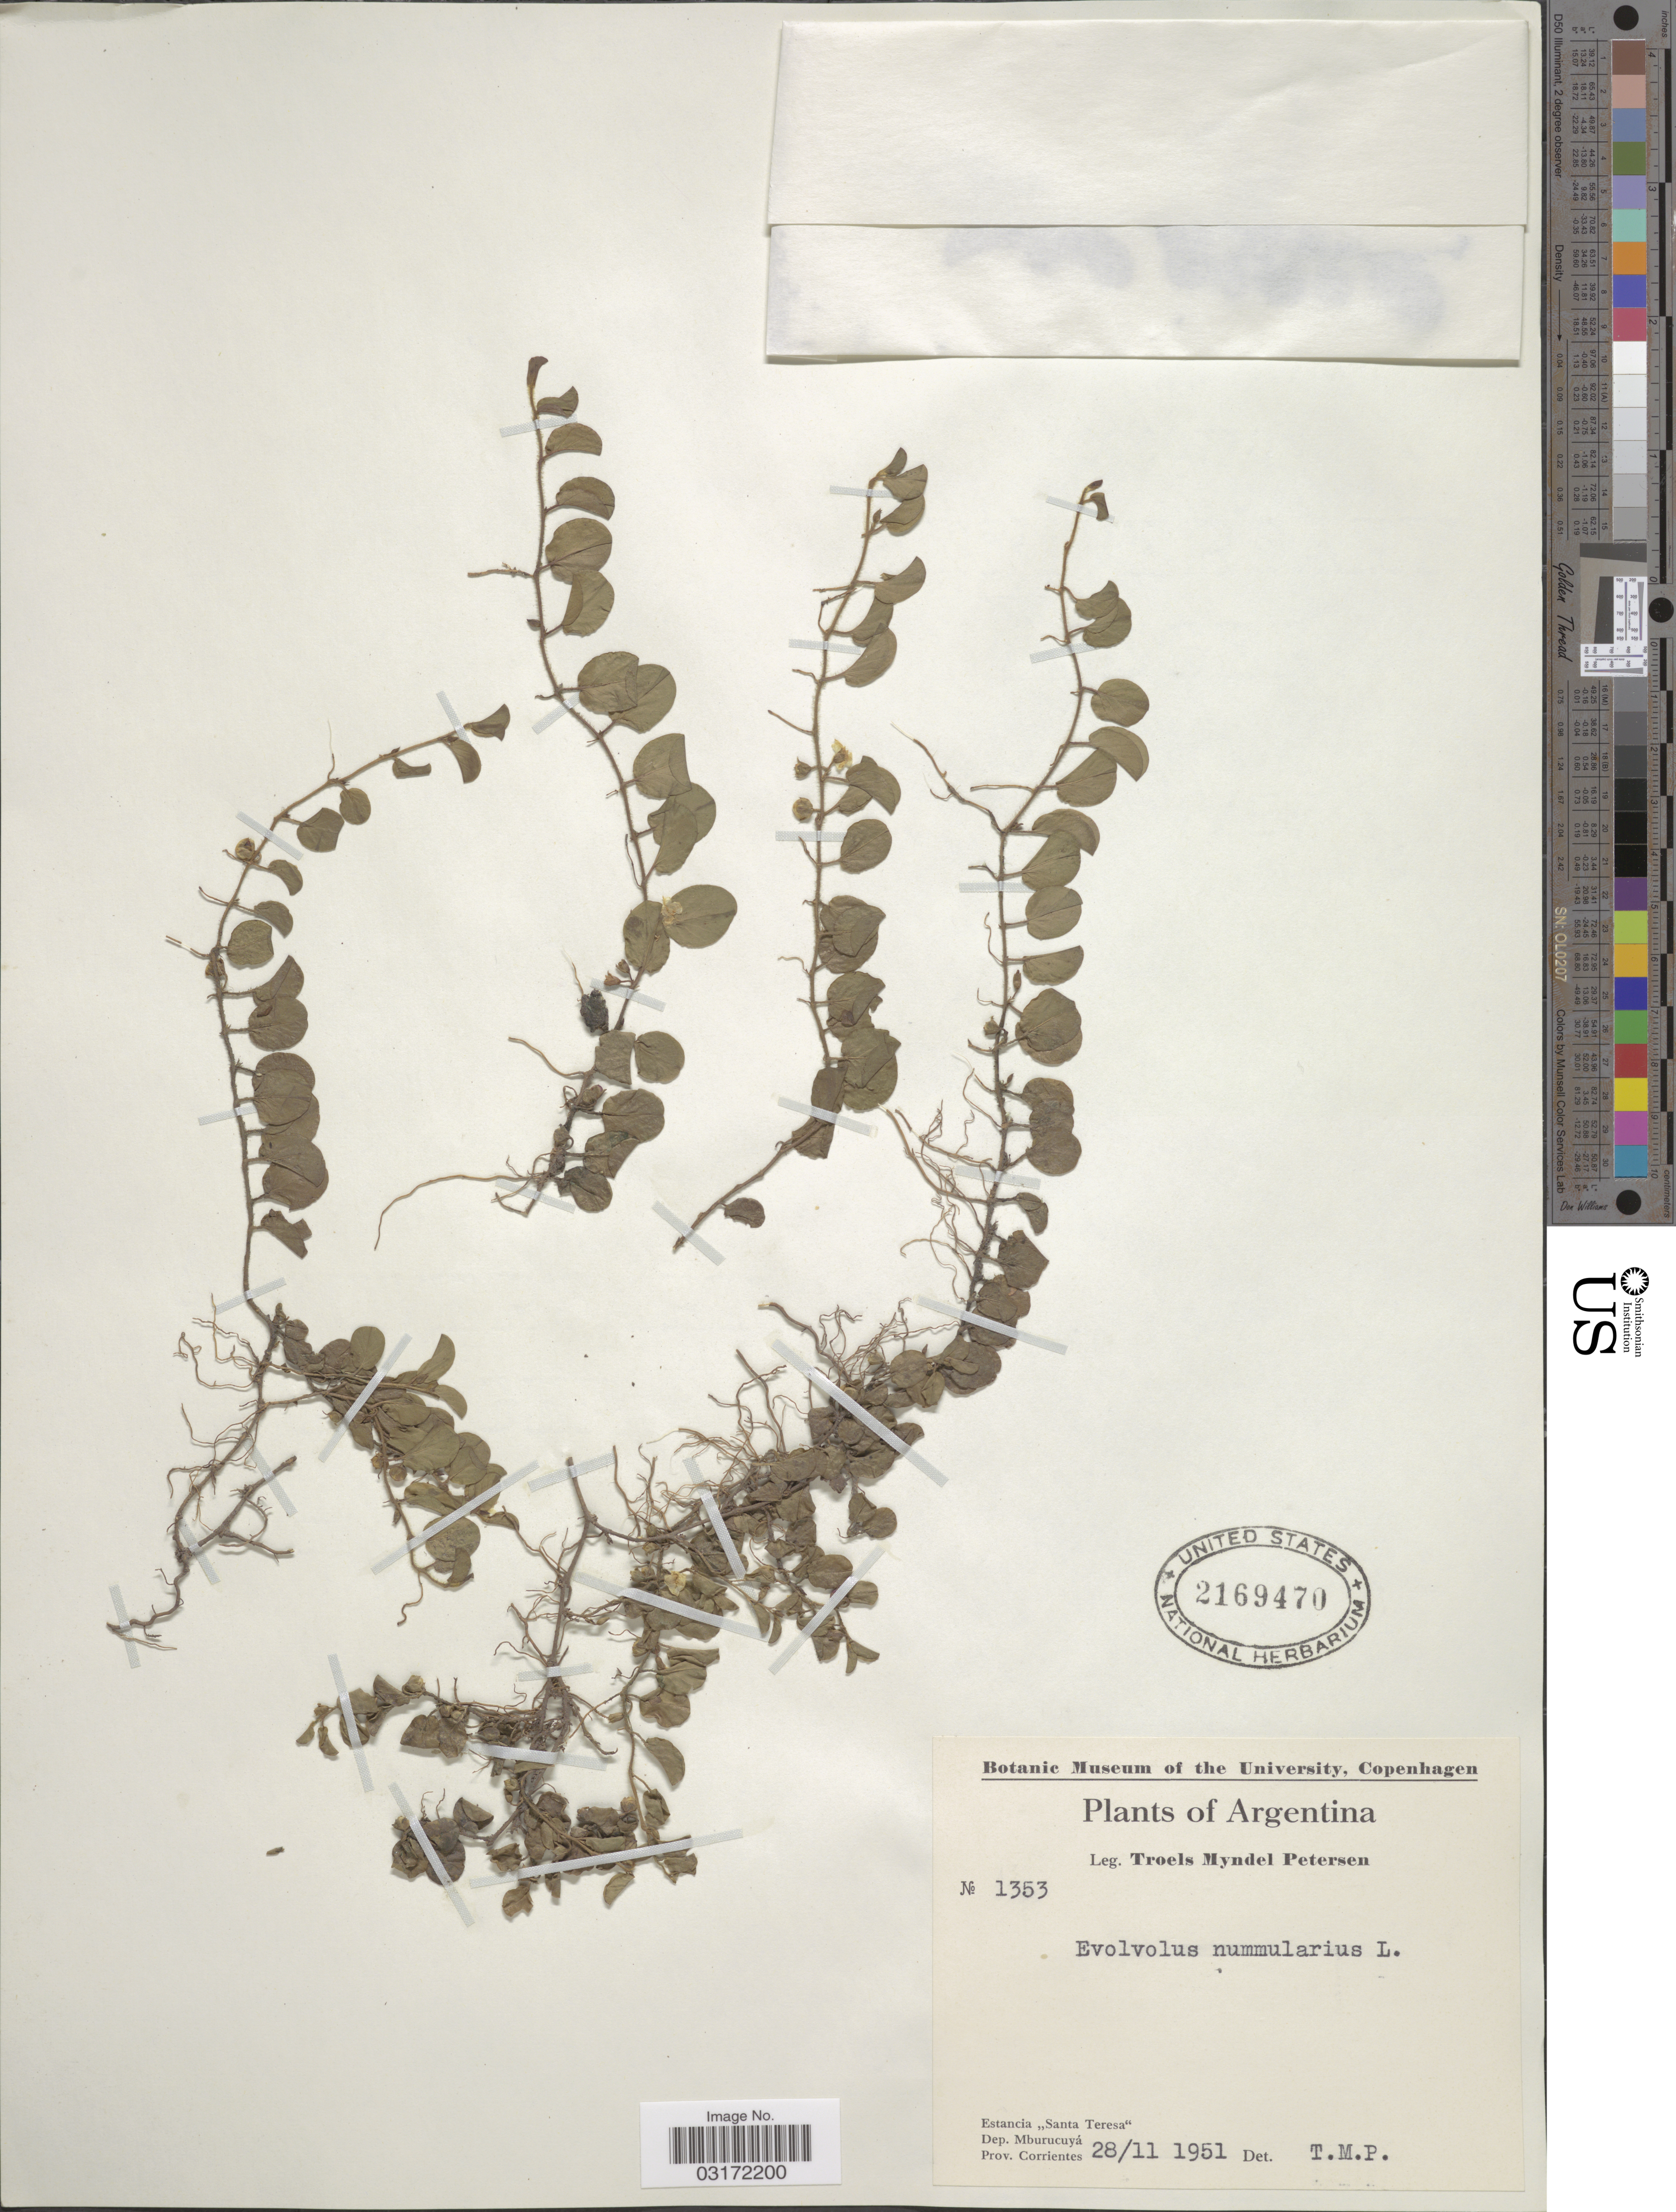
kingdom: Plantae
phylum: Tracheophyta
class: Magnoliopsida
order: Solanales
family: Convolvulaceae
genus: Evolvulus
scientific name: Evolvulus nummularius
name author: (L.) L.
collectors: T. M. Petersen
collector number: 1353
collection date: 1951-11-28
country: Argentina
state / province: Corrientes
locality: Estancia "Santa Teresa". Dep. Mburucuyá.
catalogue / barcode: US 2169470